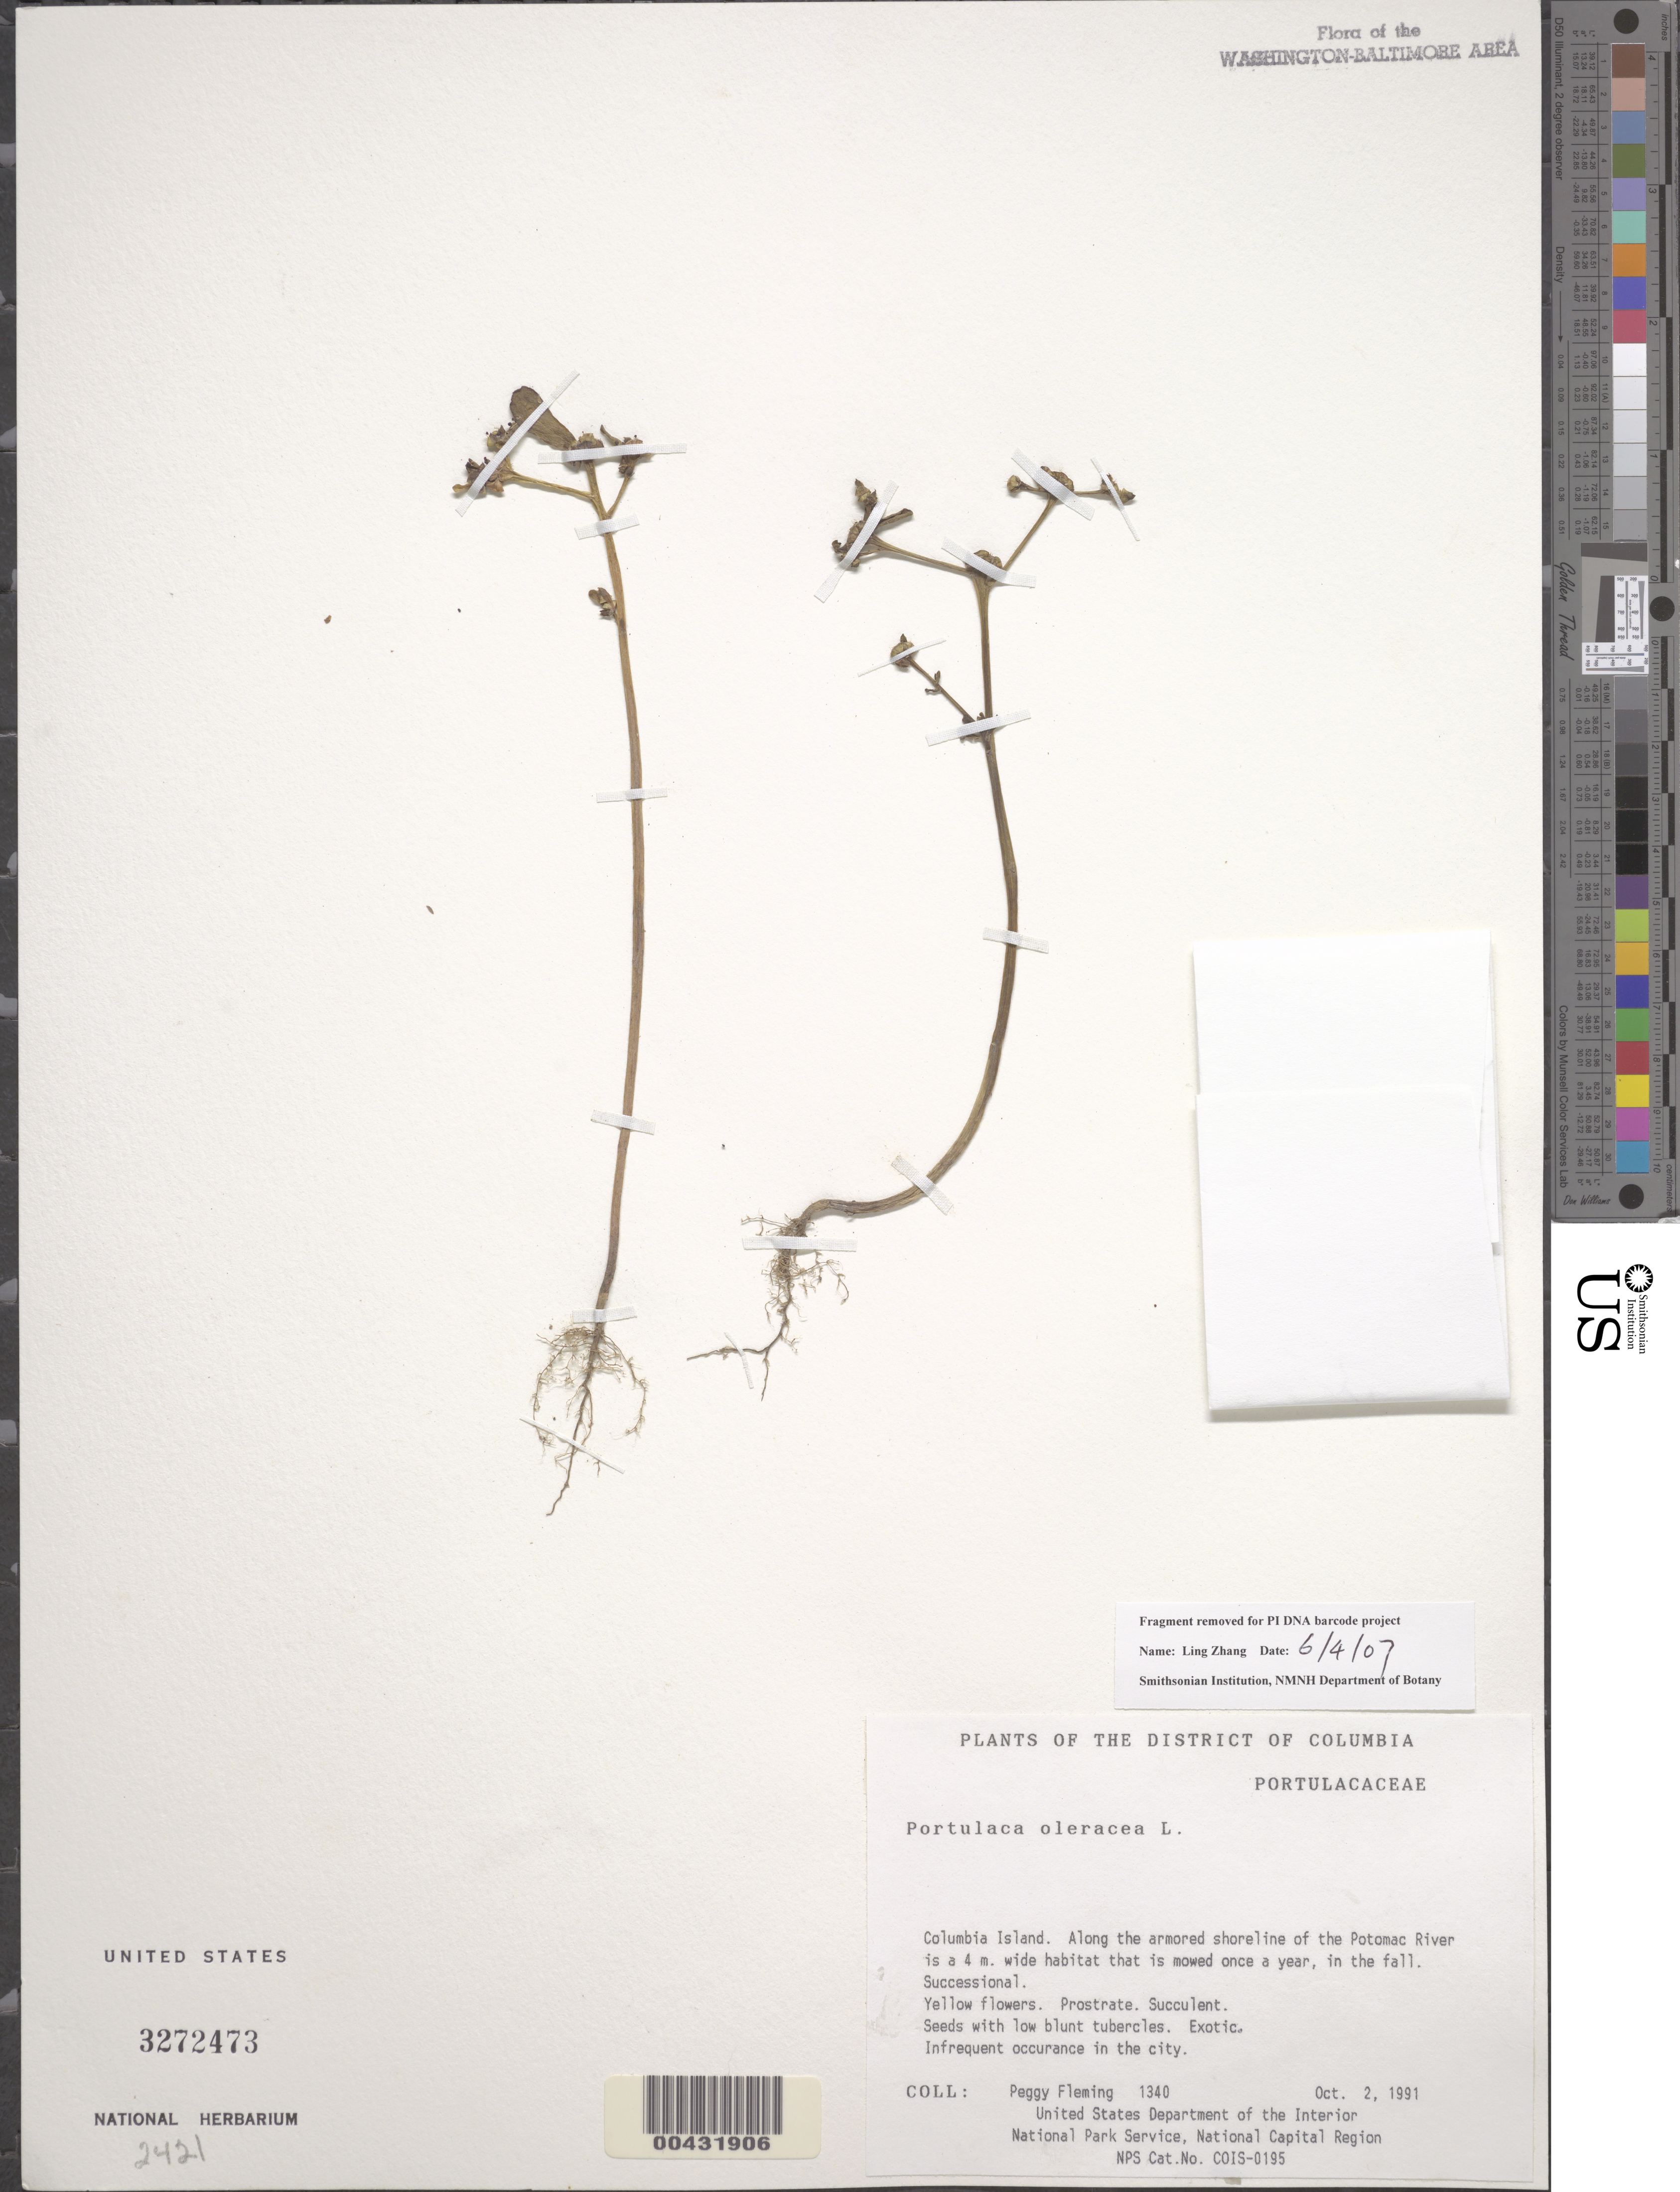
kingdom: Plantae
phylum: Tracheophyta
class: Magnoliopsida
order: Caryophyllales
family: Portulacaceae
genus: Portulaca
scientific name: Portulaca oleracea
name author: L.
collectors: P. Fleming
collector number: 1340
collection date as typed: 02 Oct 1991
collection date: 1991-10-02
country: United States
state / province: District of Columbia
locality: Columbia Island, along shoreline of the Potomac River Columbia Island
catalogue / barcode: US 3272473